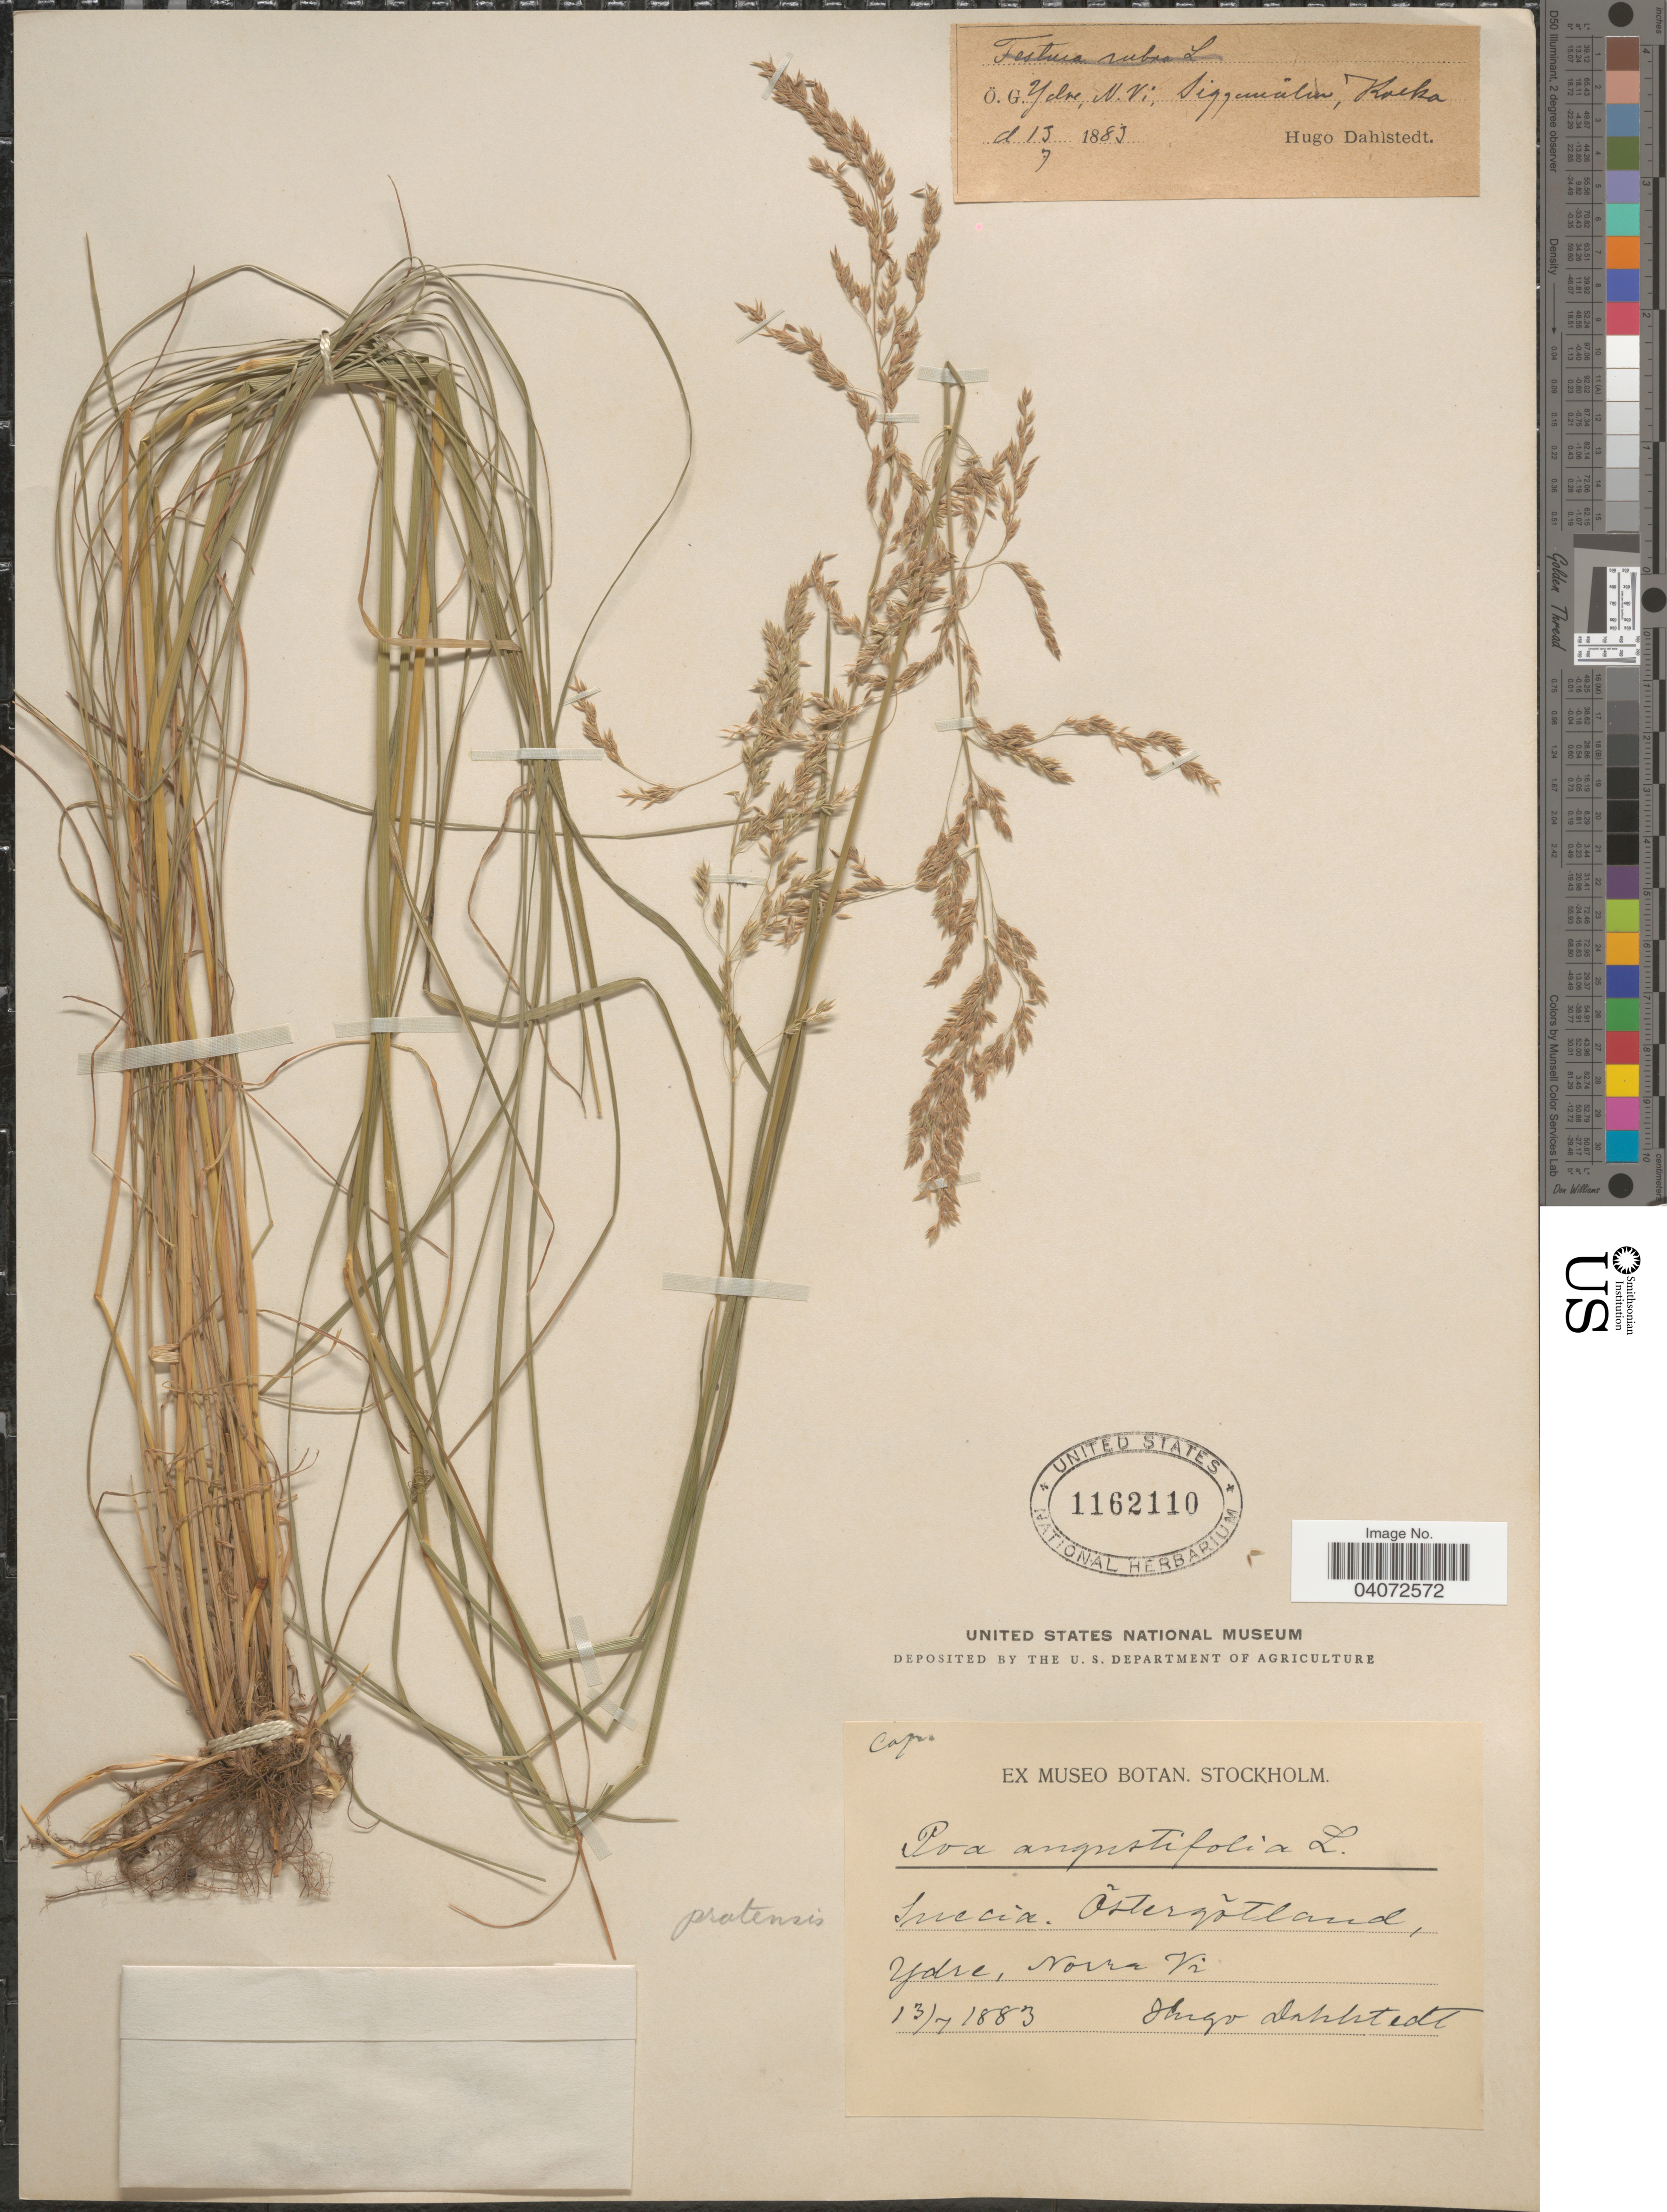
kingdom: Plantae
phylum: Tracheophyta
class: Liliopsida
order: Poales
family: Poaceae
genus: Poa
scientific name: Poa pratensis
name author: L.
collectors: H. G. Dahlstedt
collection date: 1883-07-13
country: Sweden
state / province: Östergötland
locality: Suecia. Ydre, Norra Vi.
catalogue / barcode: US 1162110